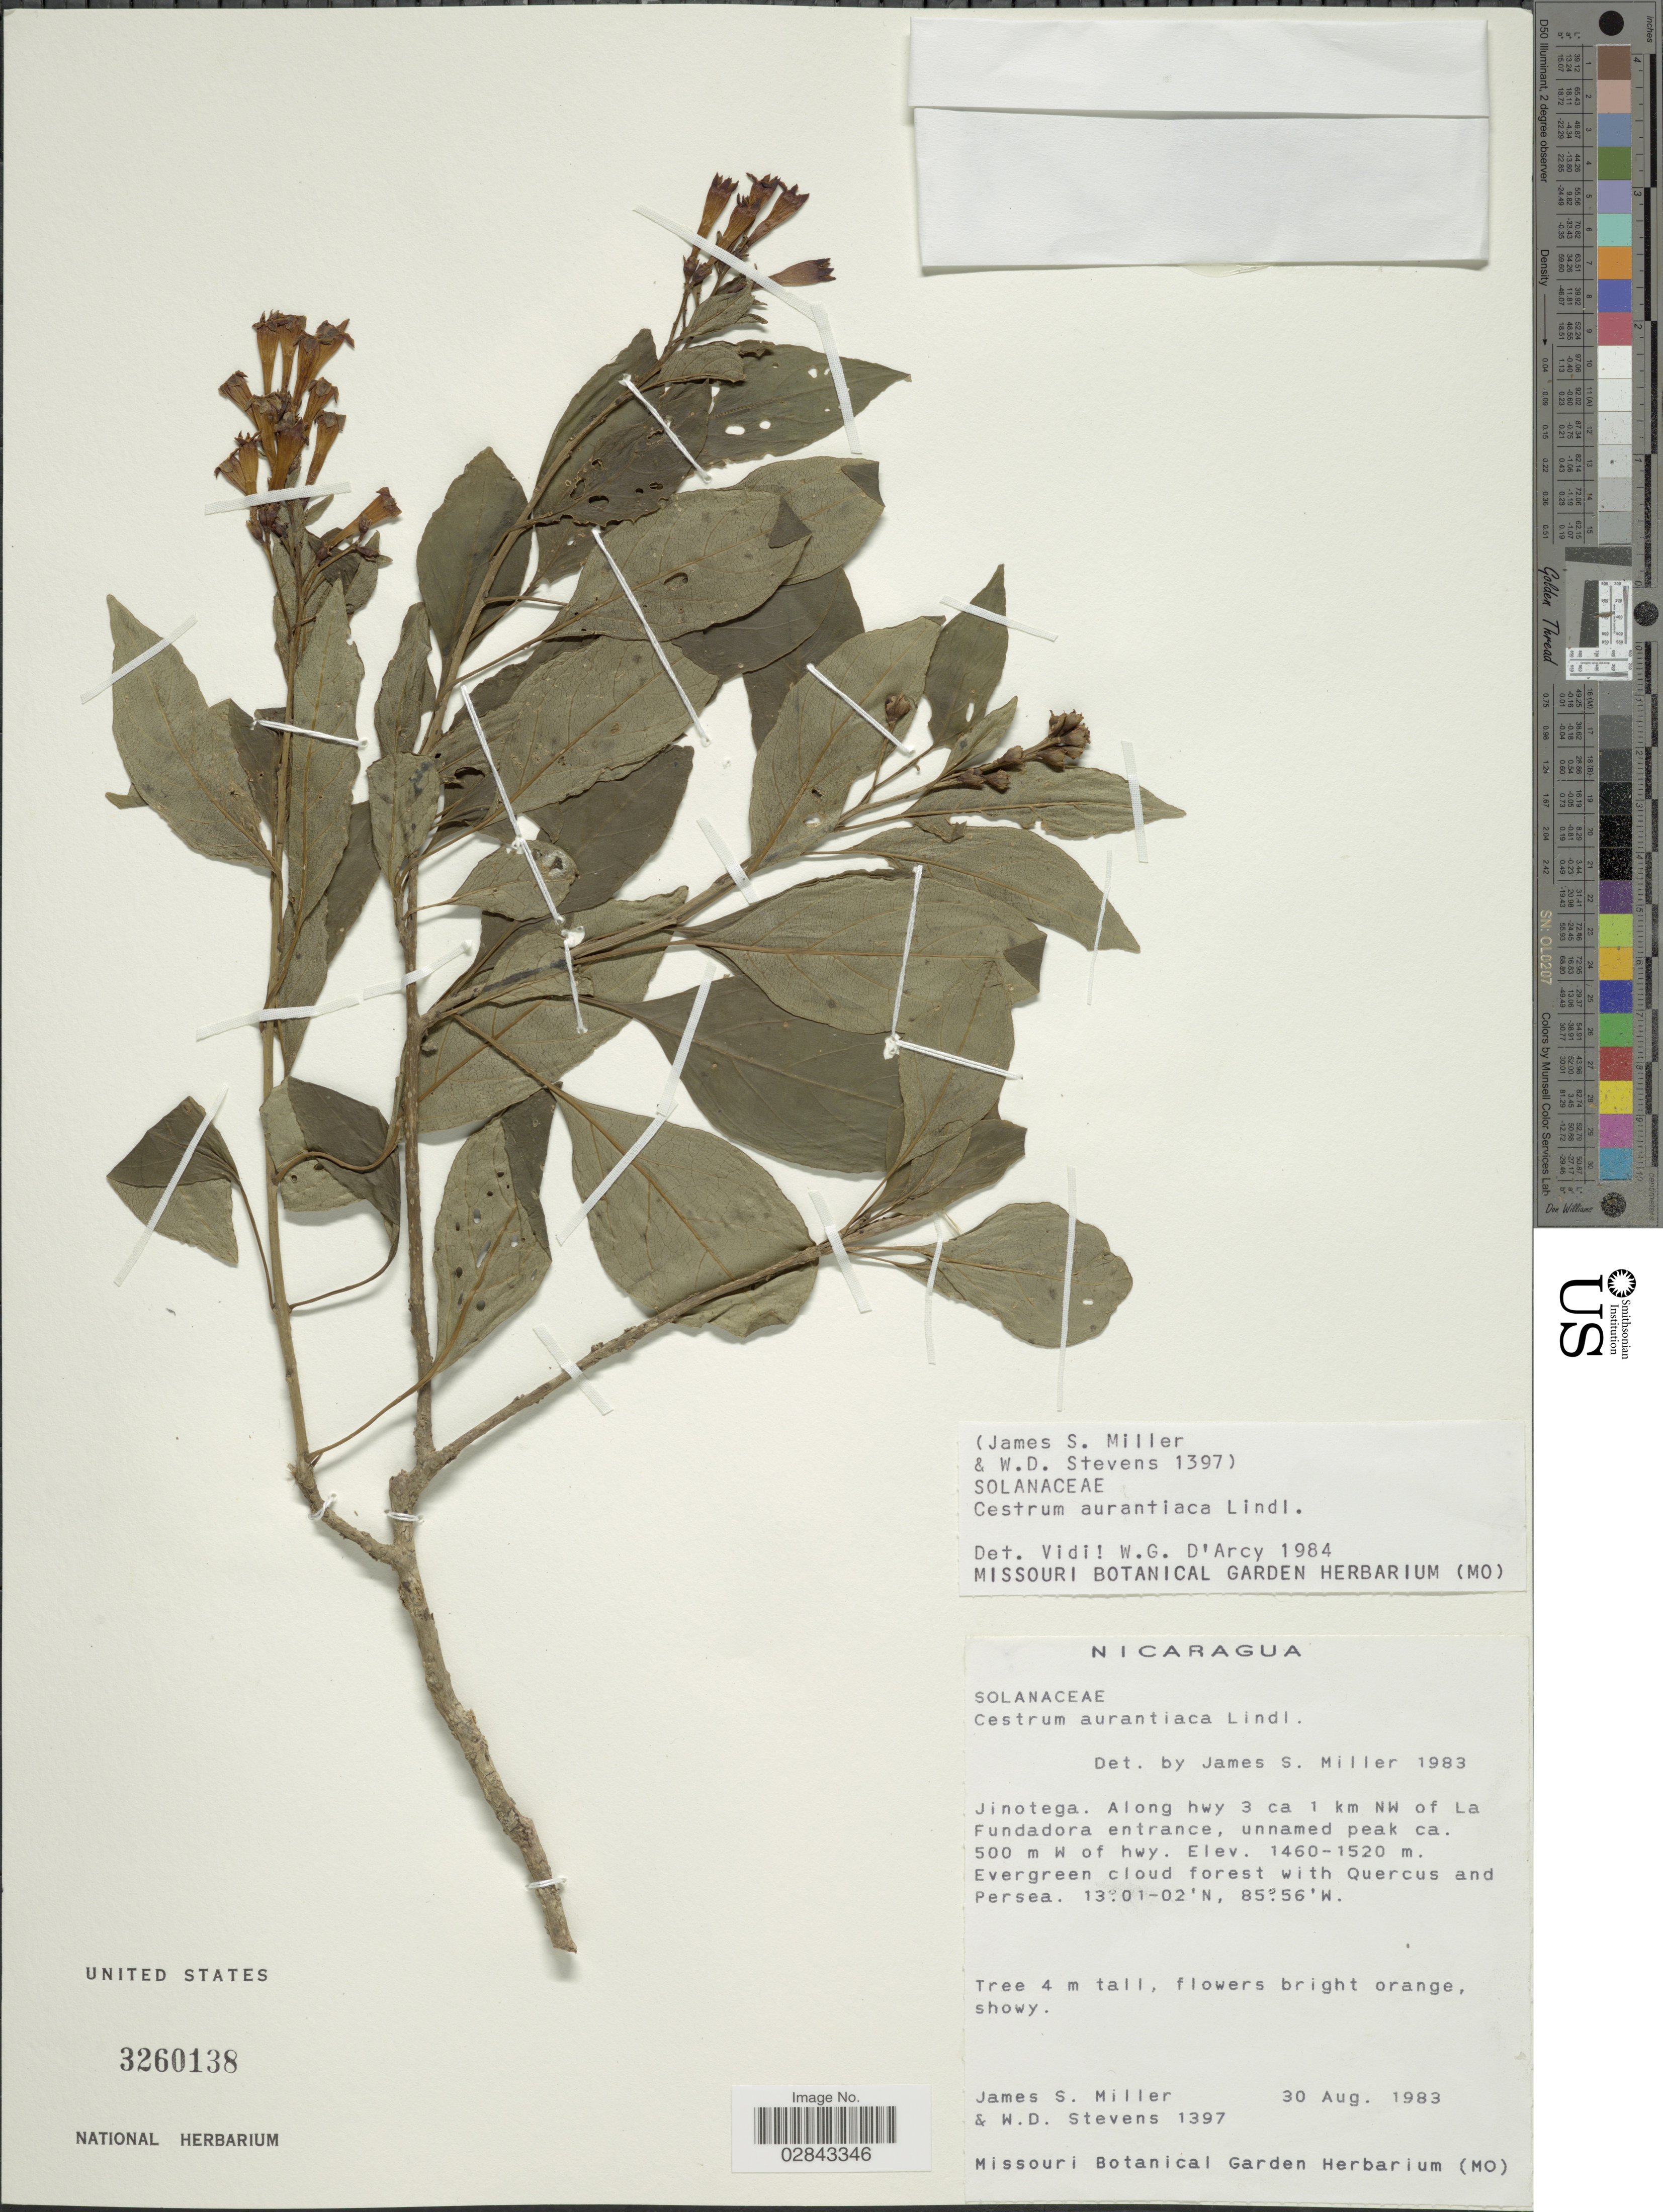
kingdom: Plantae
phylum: Tracheophyta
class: Magnoliopsida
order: Solanales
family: Solanaceae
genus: Cestrum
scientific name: Cestrum aurantiacum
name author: Lindley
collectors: J. S. Miller & W. D. Stevens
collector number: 1397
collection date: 1983-08-30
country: Nicaragua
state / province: Jinotega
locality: Along hwy 3 ca 1 km NW of La Fundadora entrance, unnamed peak ca. 500 m W of hwy.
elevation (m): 1460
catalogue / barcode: US 3260138